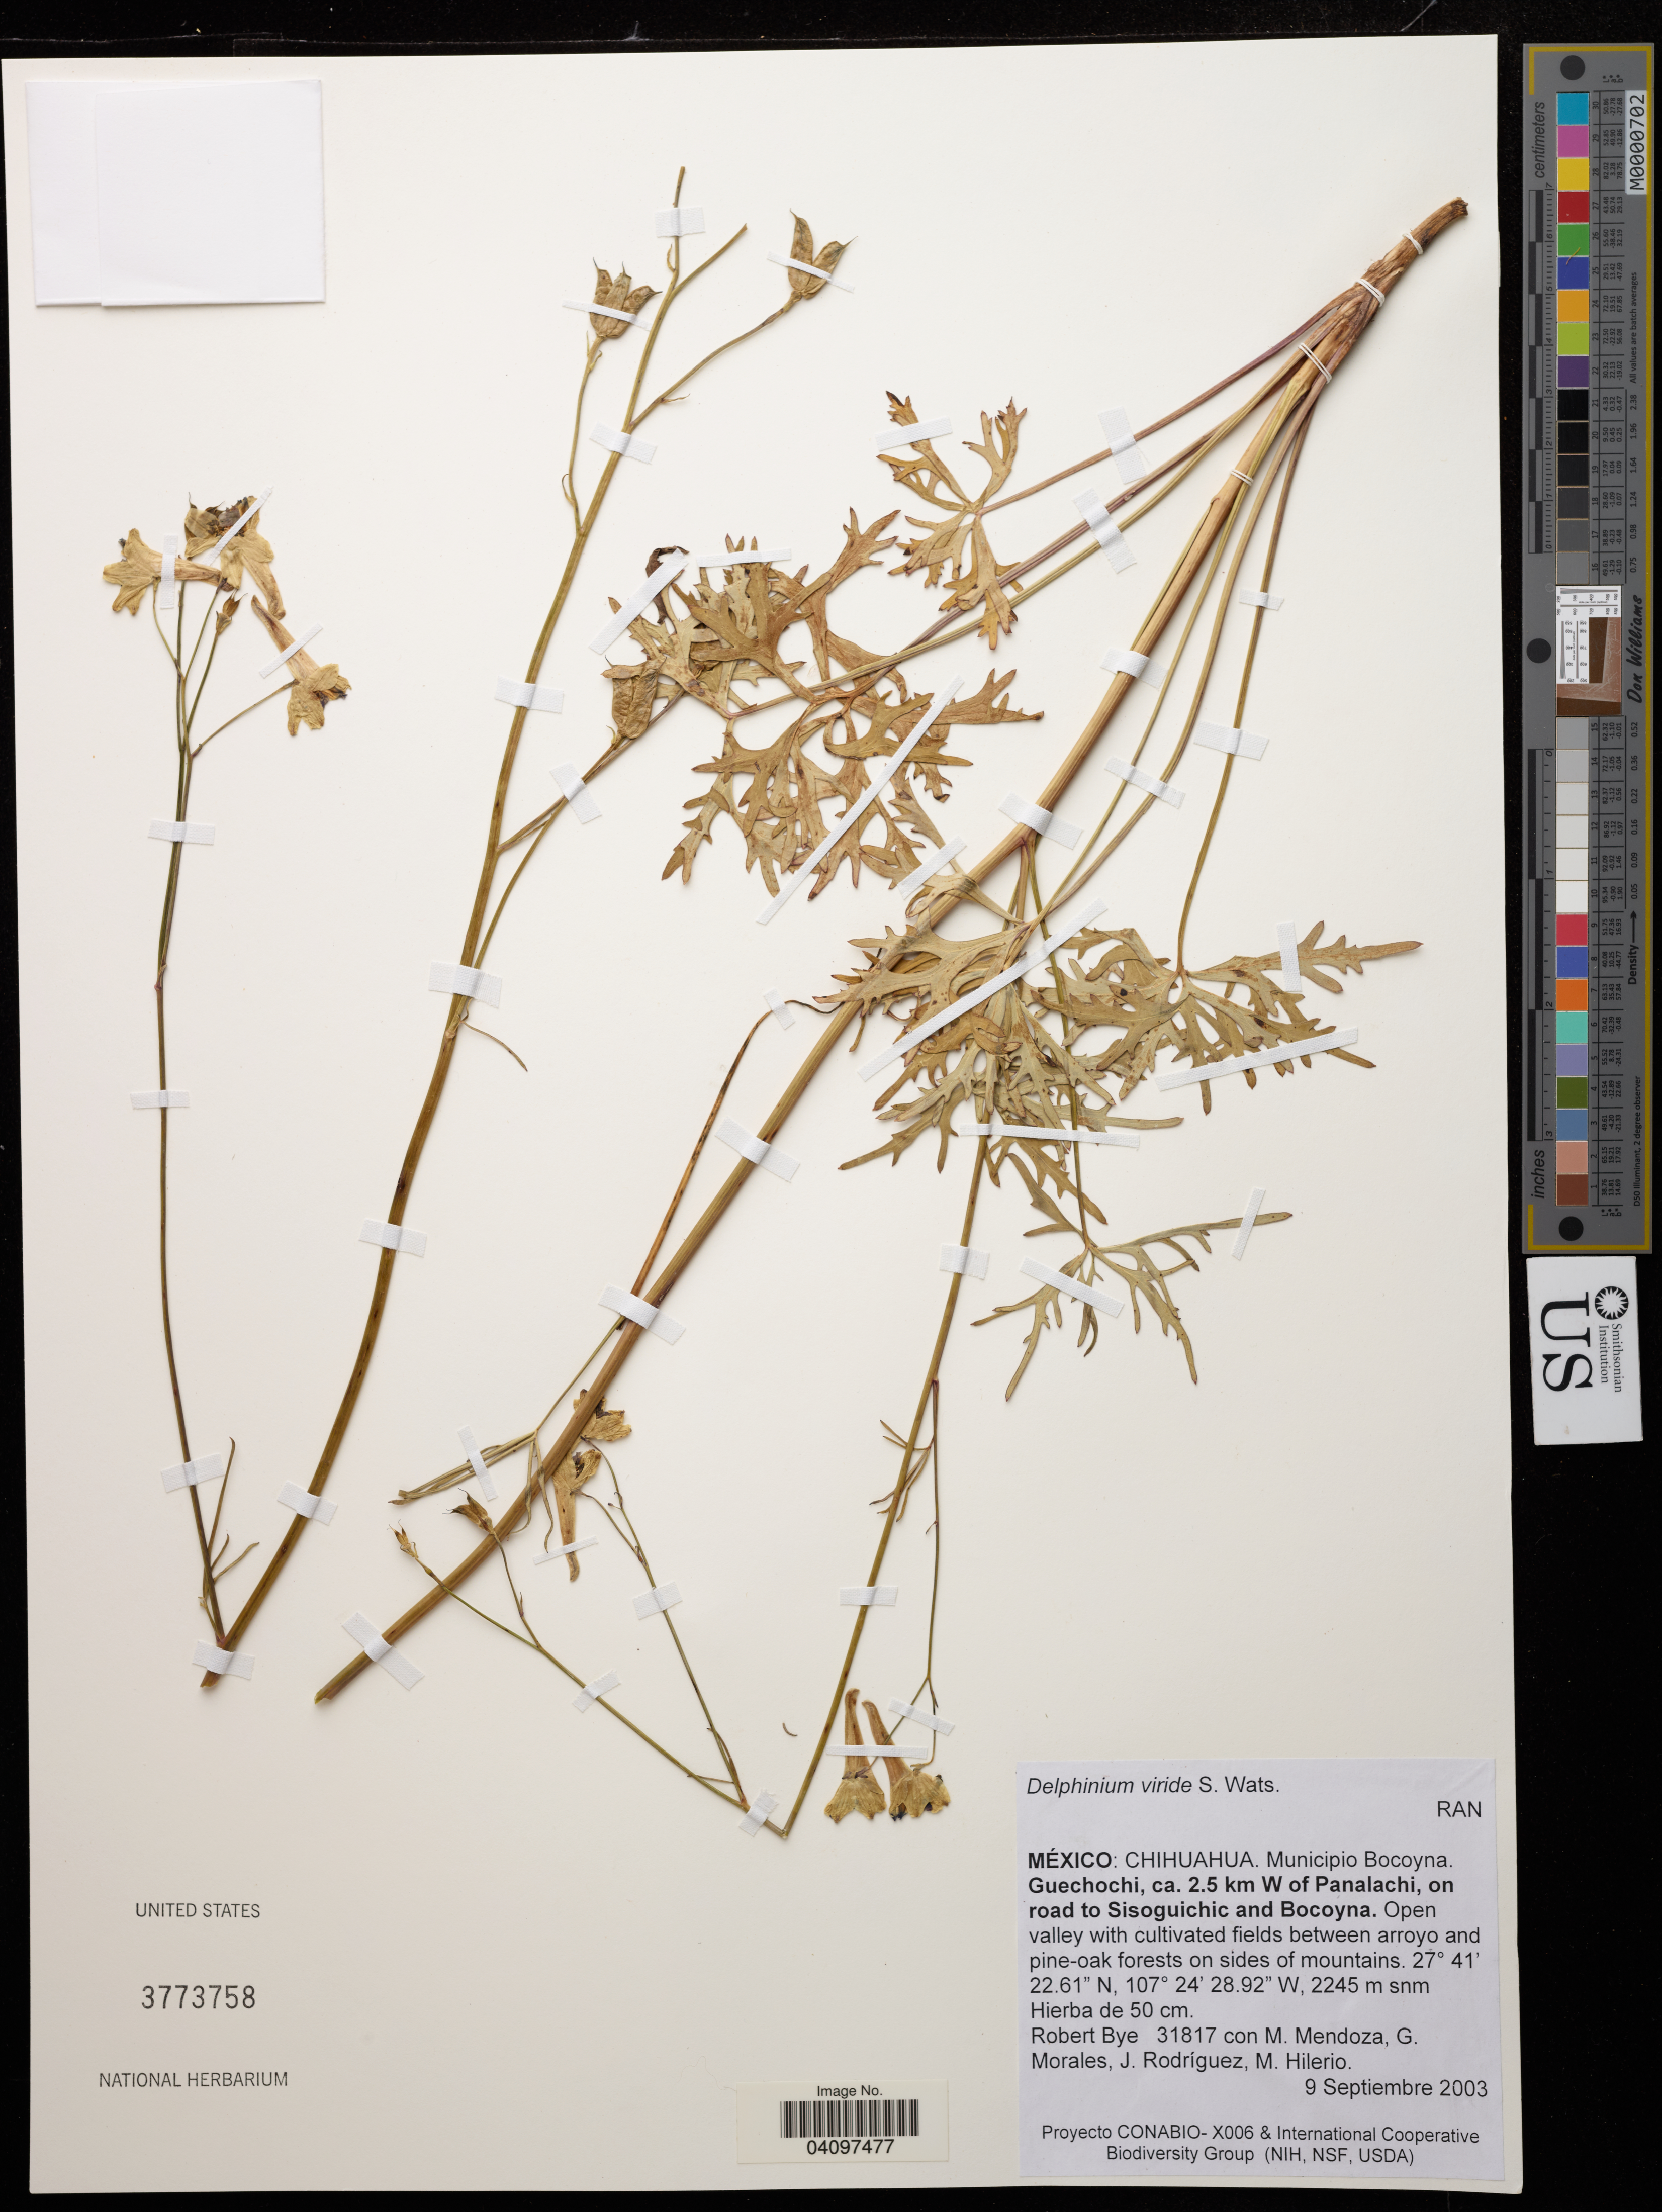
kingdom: Plantae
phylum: Tracheophyta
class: Magnoliopsida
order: Ranunculales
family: Ranunculaceae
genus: Delphinium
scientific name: Delphinium viride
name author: S. Watson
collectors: R. Bye, M. Mendoza, G. Morales & J. Rodriguez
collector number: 31817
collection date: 2003-09-09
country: Mexico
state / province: Chihuahua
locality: Guechochi, ca. 2.5 km W of Panalachi, on road to Sisoguichic and Bocoyna.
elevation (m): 2245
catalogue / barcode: US 3773758